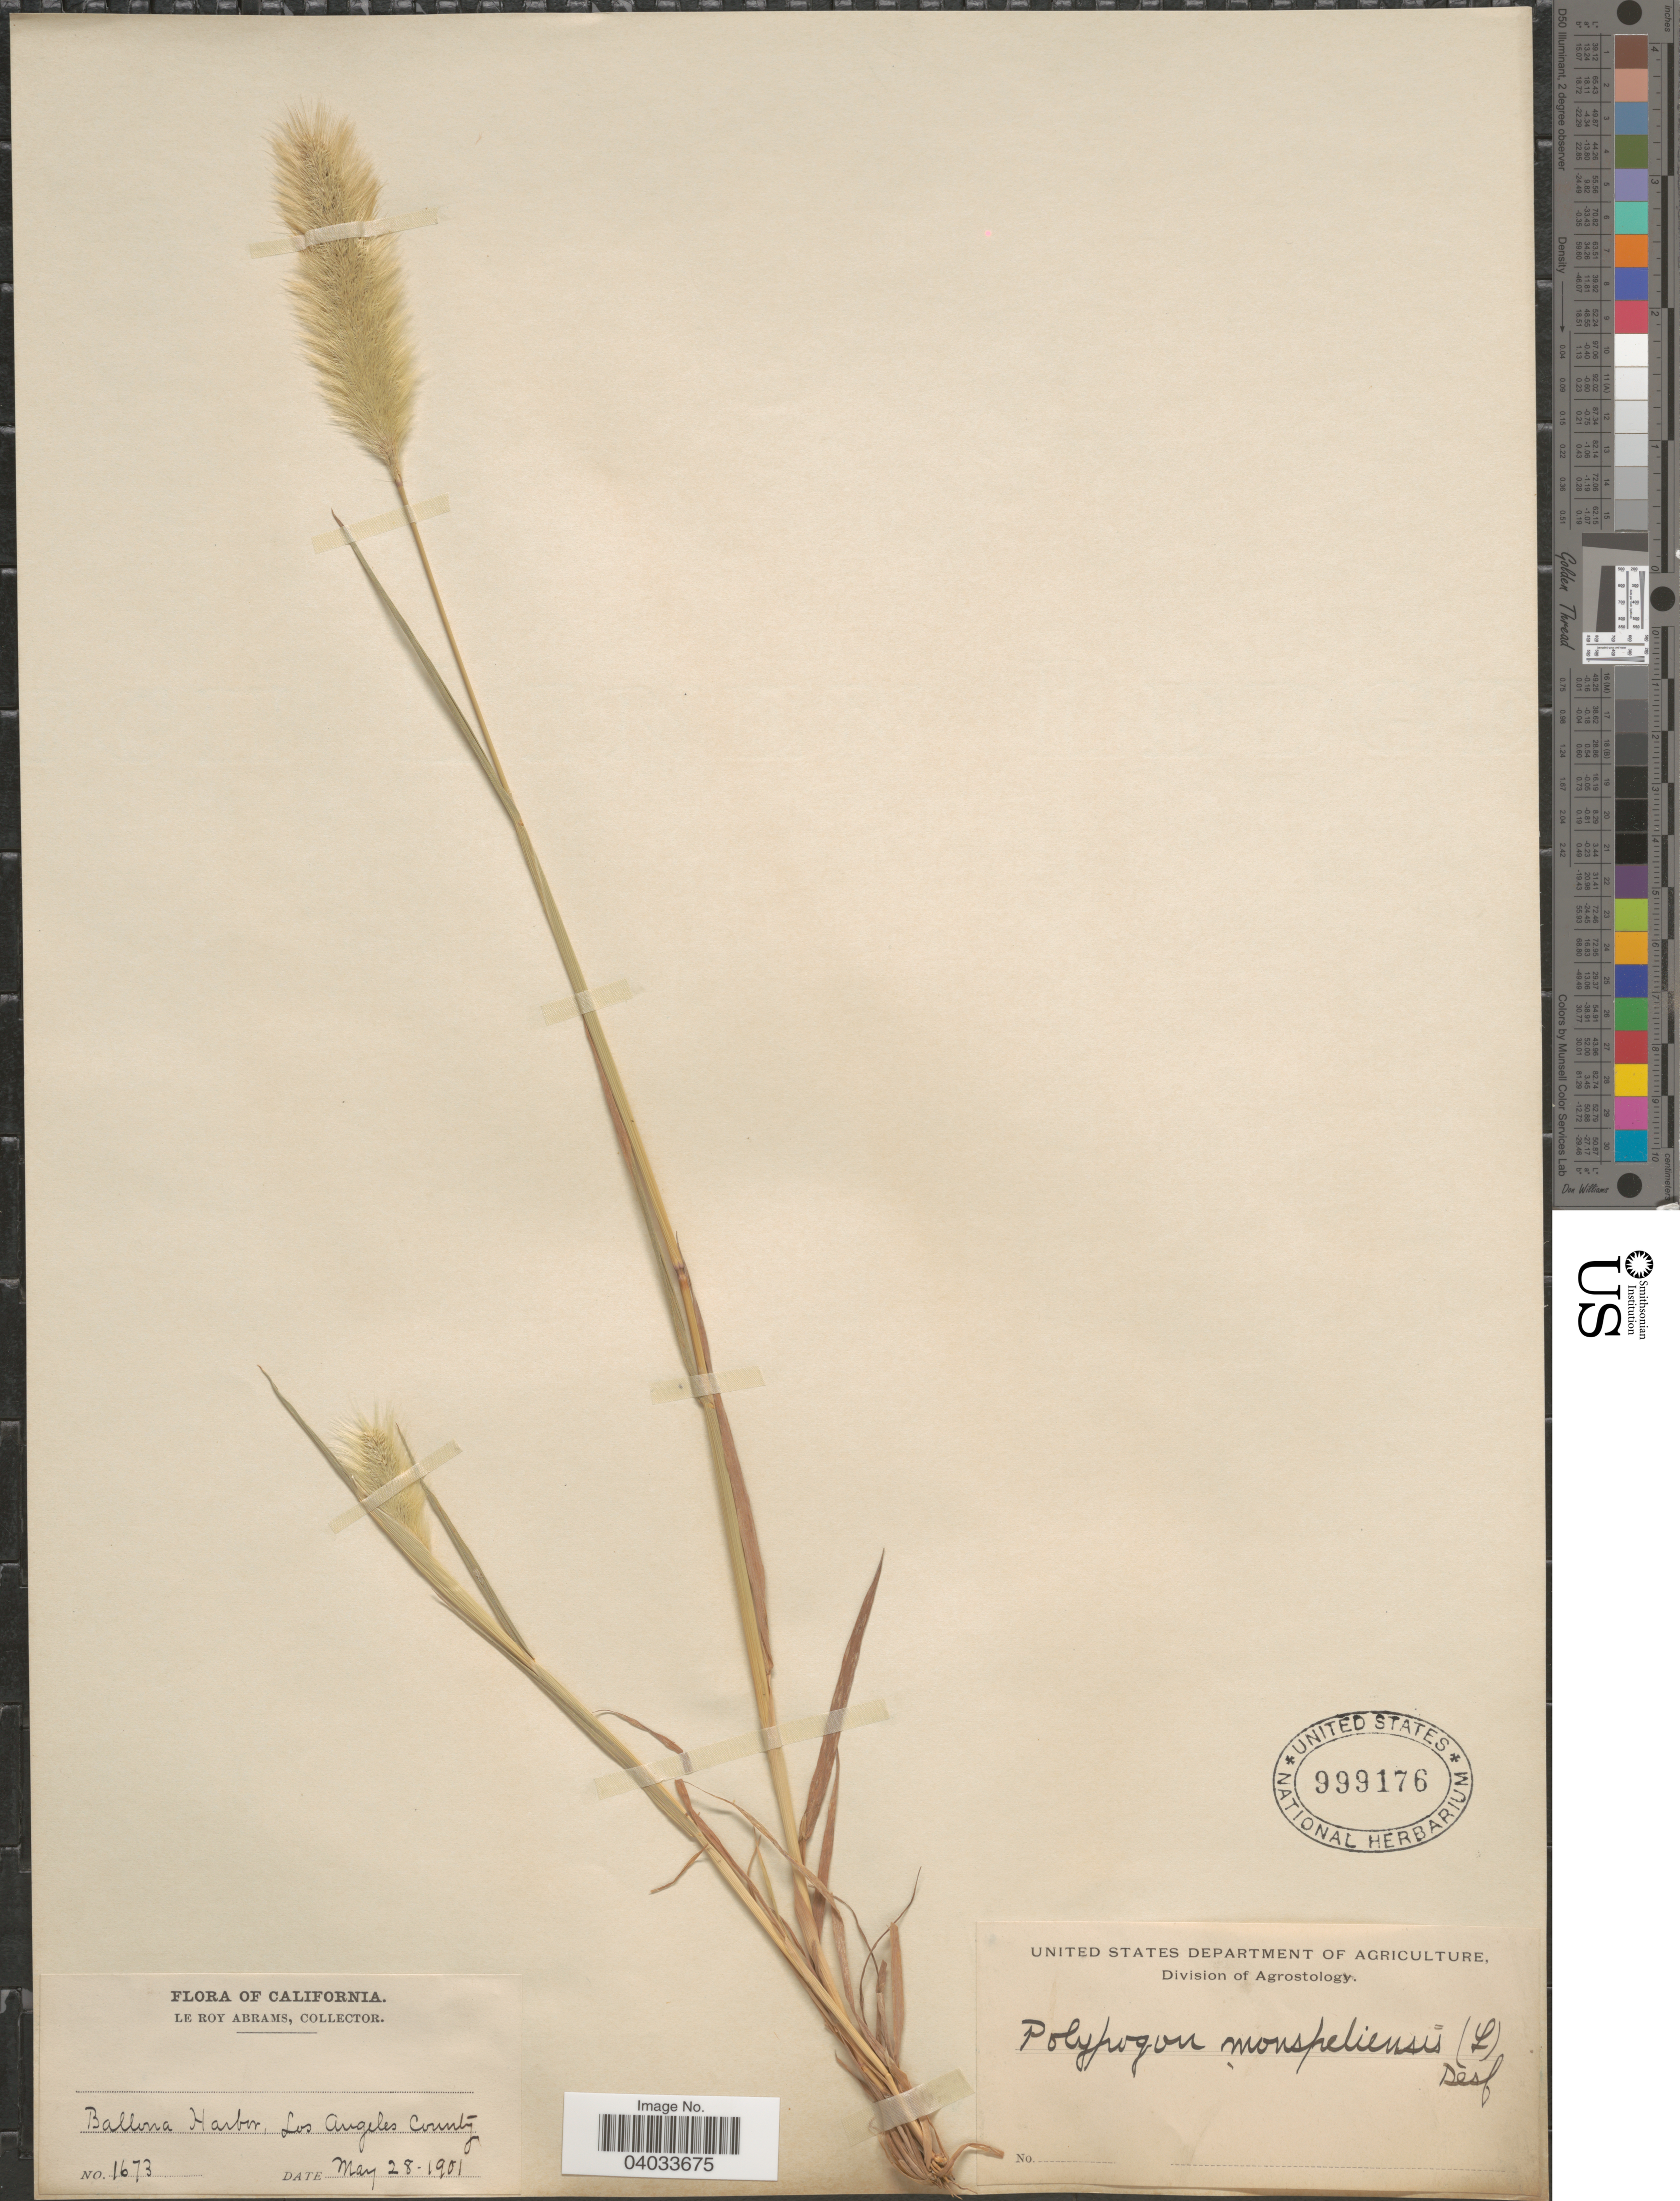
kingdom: Plantae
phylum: Tracheophyta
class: Liliopsida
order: Poales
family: Poaceae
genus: Polypogon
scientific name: Polypogon monspeliensis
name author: (L.) Desf.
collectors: L. Abrams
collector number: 1673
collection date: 1901-05-28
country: United States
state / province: California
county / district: Los Angeles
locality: Ballona Harbor, Los Angeles County.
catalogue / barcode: US 999176